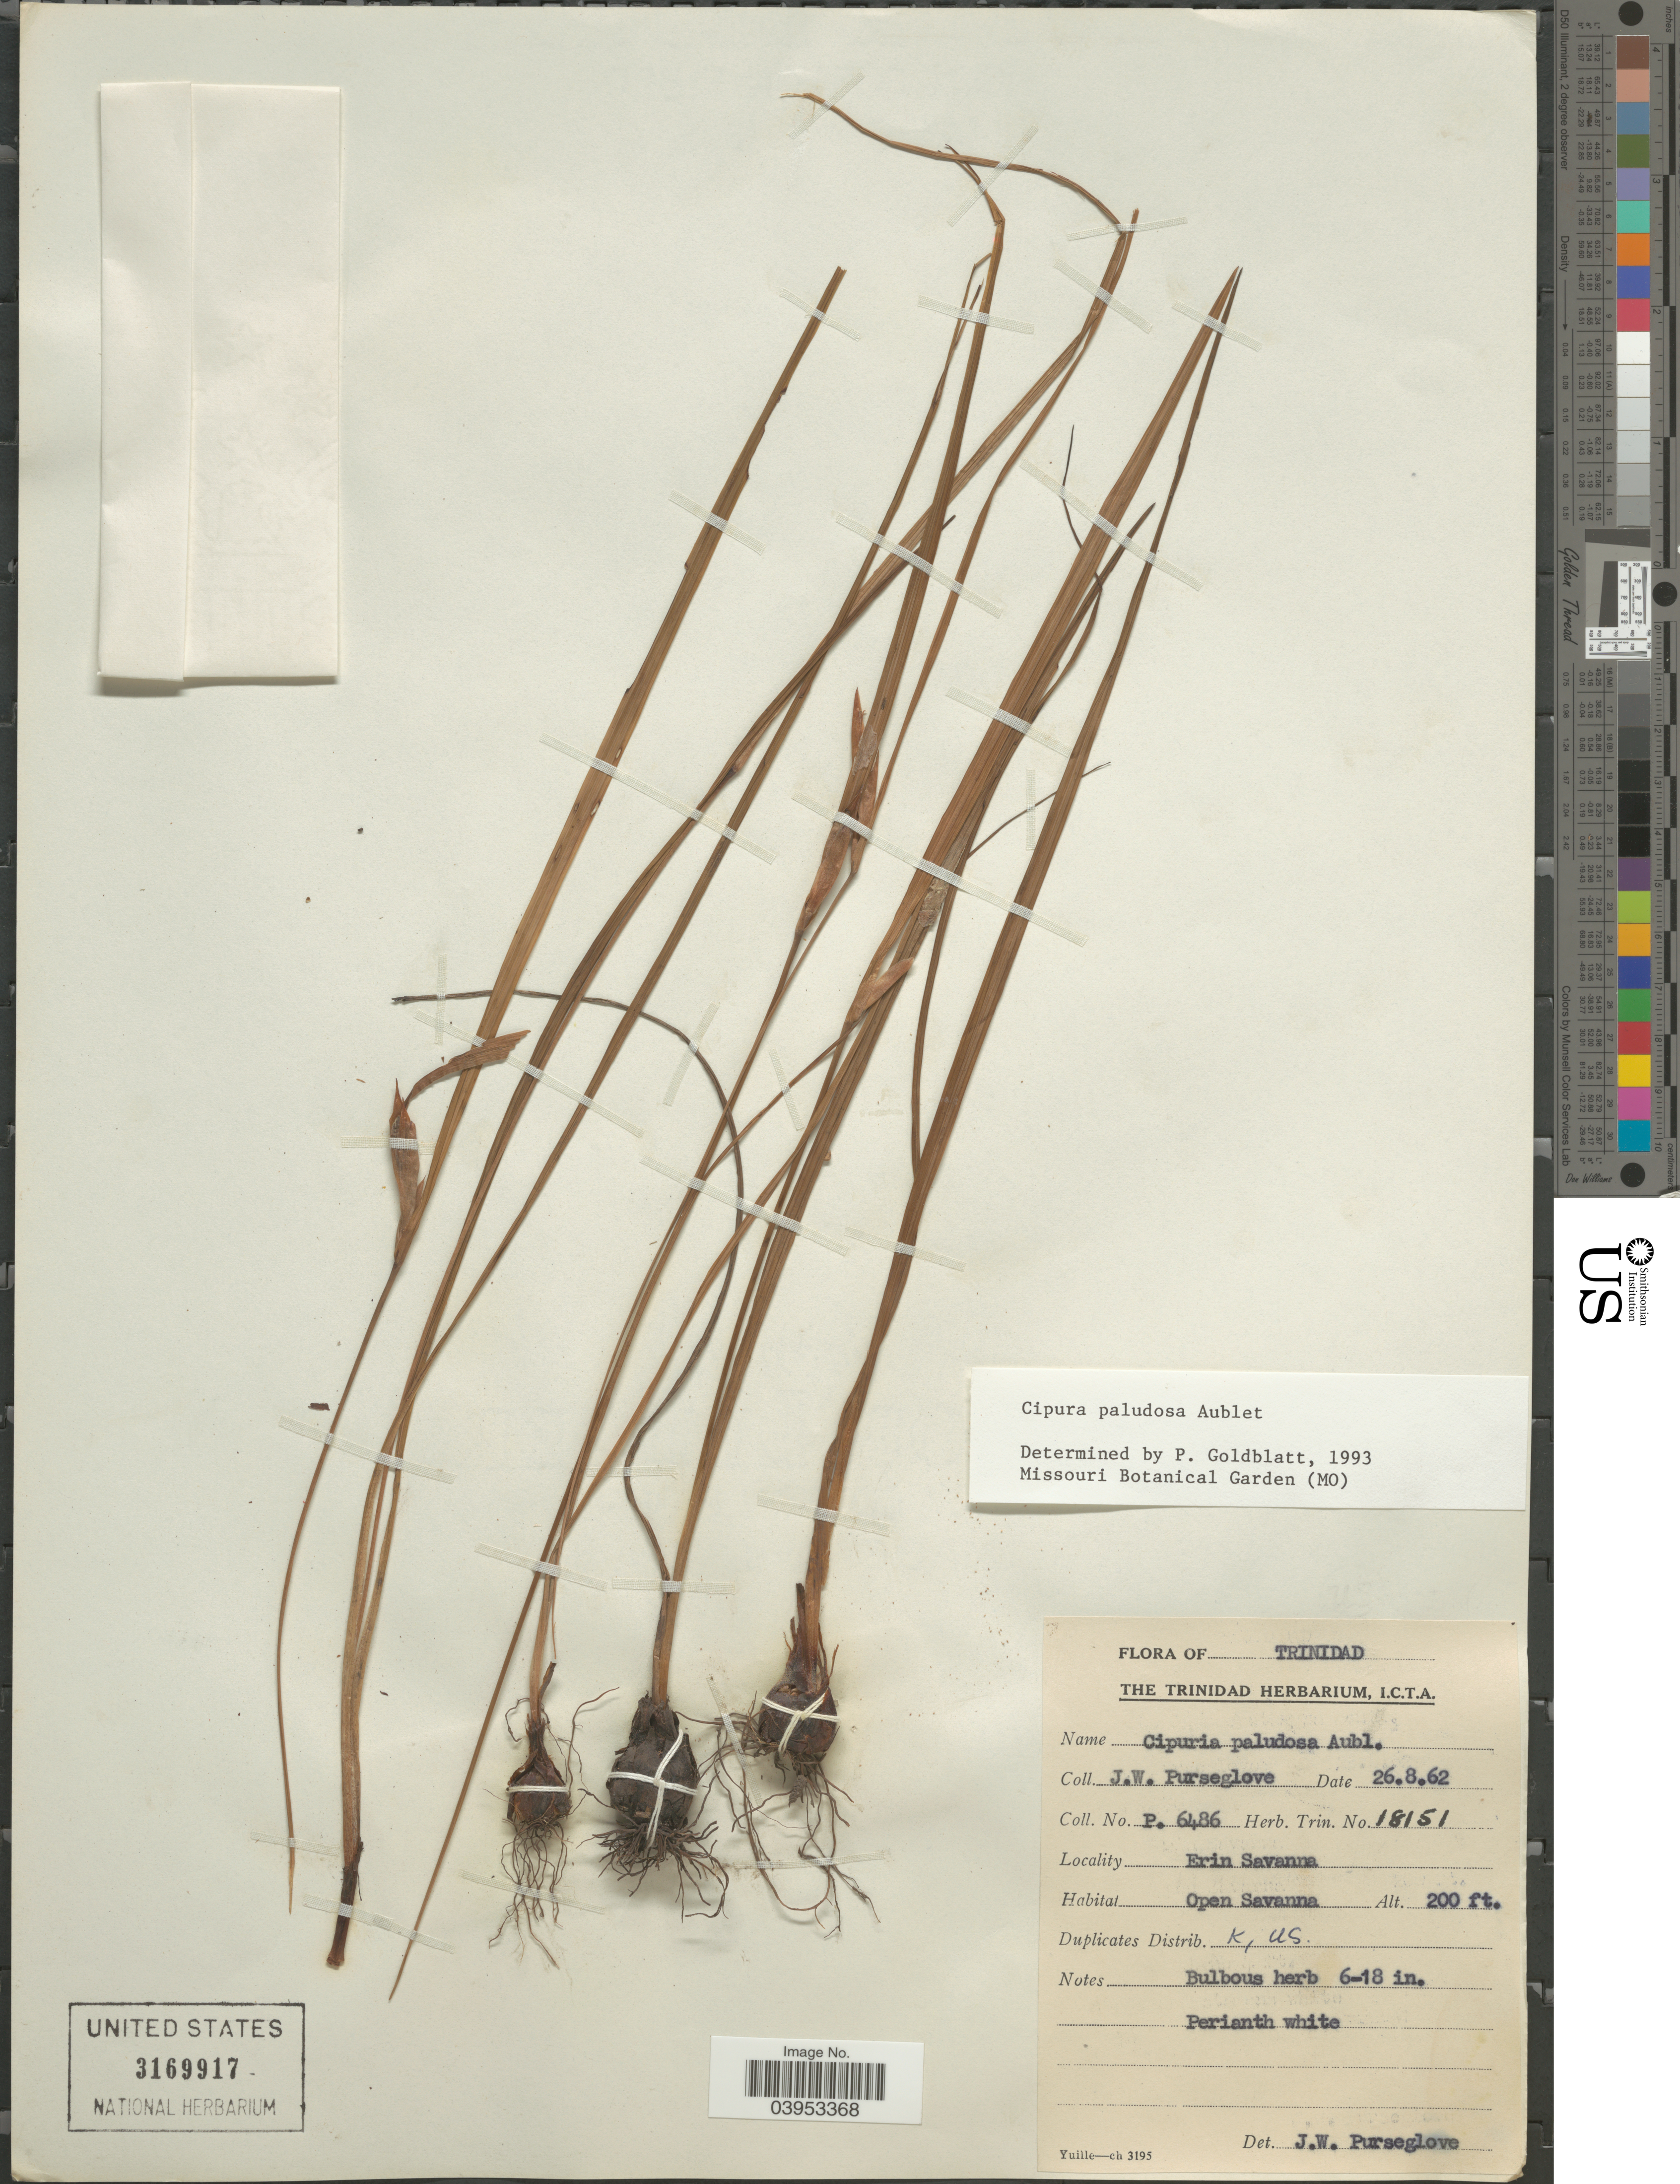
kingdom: Plantae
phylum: Tracheophyta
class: Liliopsida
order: Asparagales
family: Iridaceae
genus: Cipura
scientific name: Cipura paludosa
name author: Aubl.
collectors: J. Purseglove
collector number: P. 6486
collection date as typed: Transcribed d/m/y: 26/8/62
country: Trinidad and Tobago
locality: Trinidad. Erin Savanna.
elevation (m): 61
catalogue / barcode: US 3169917